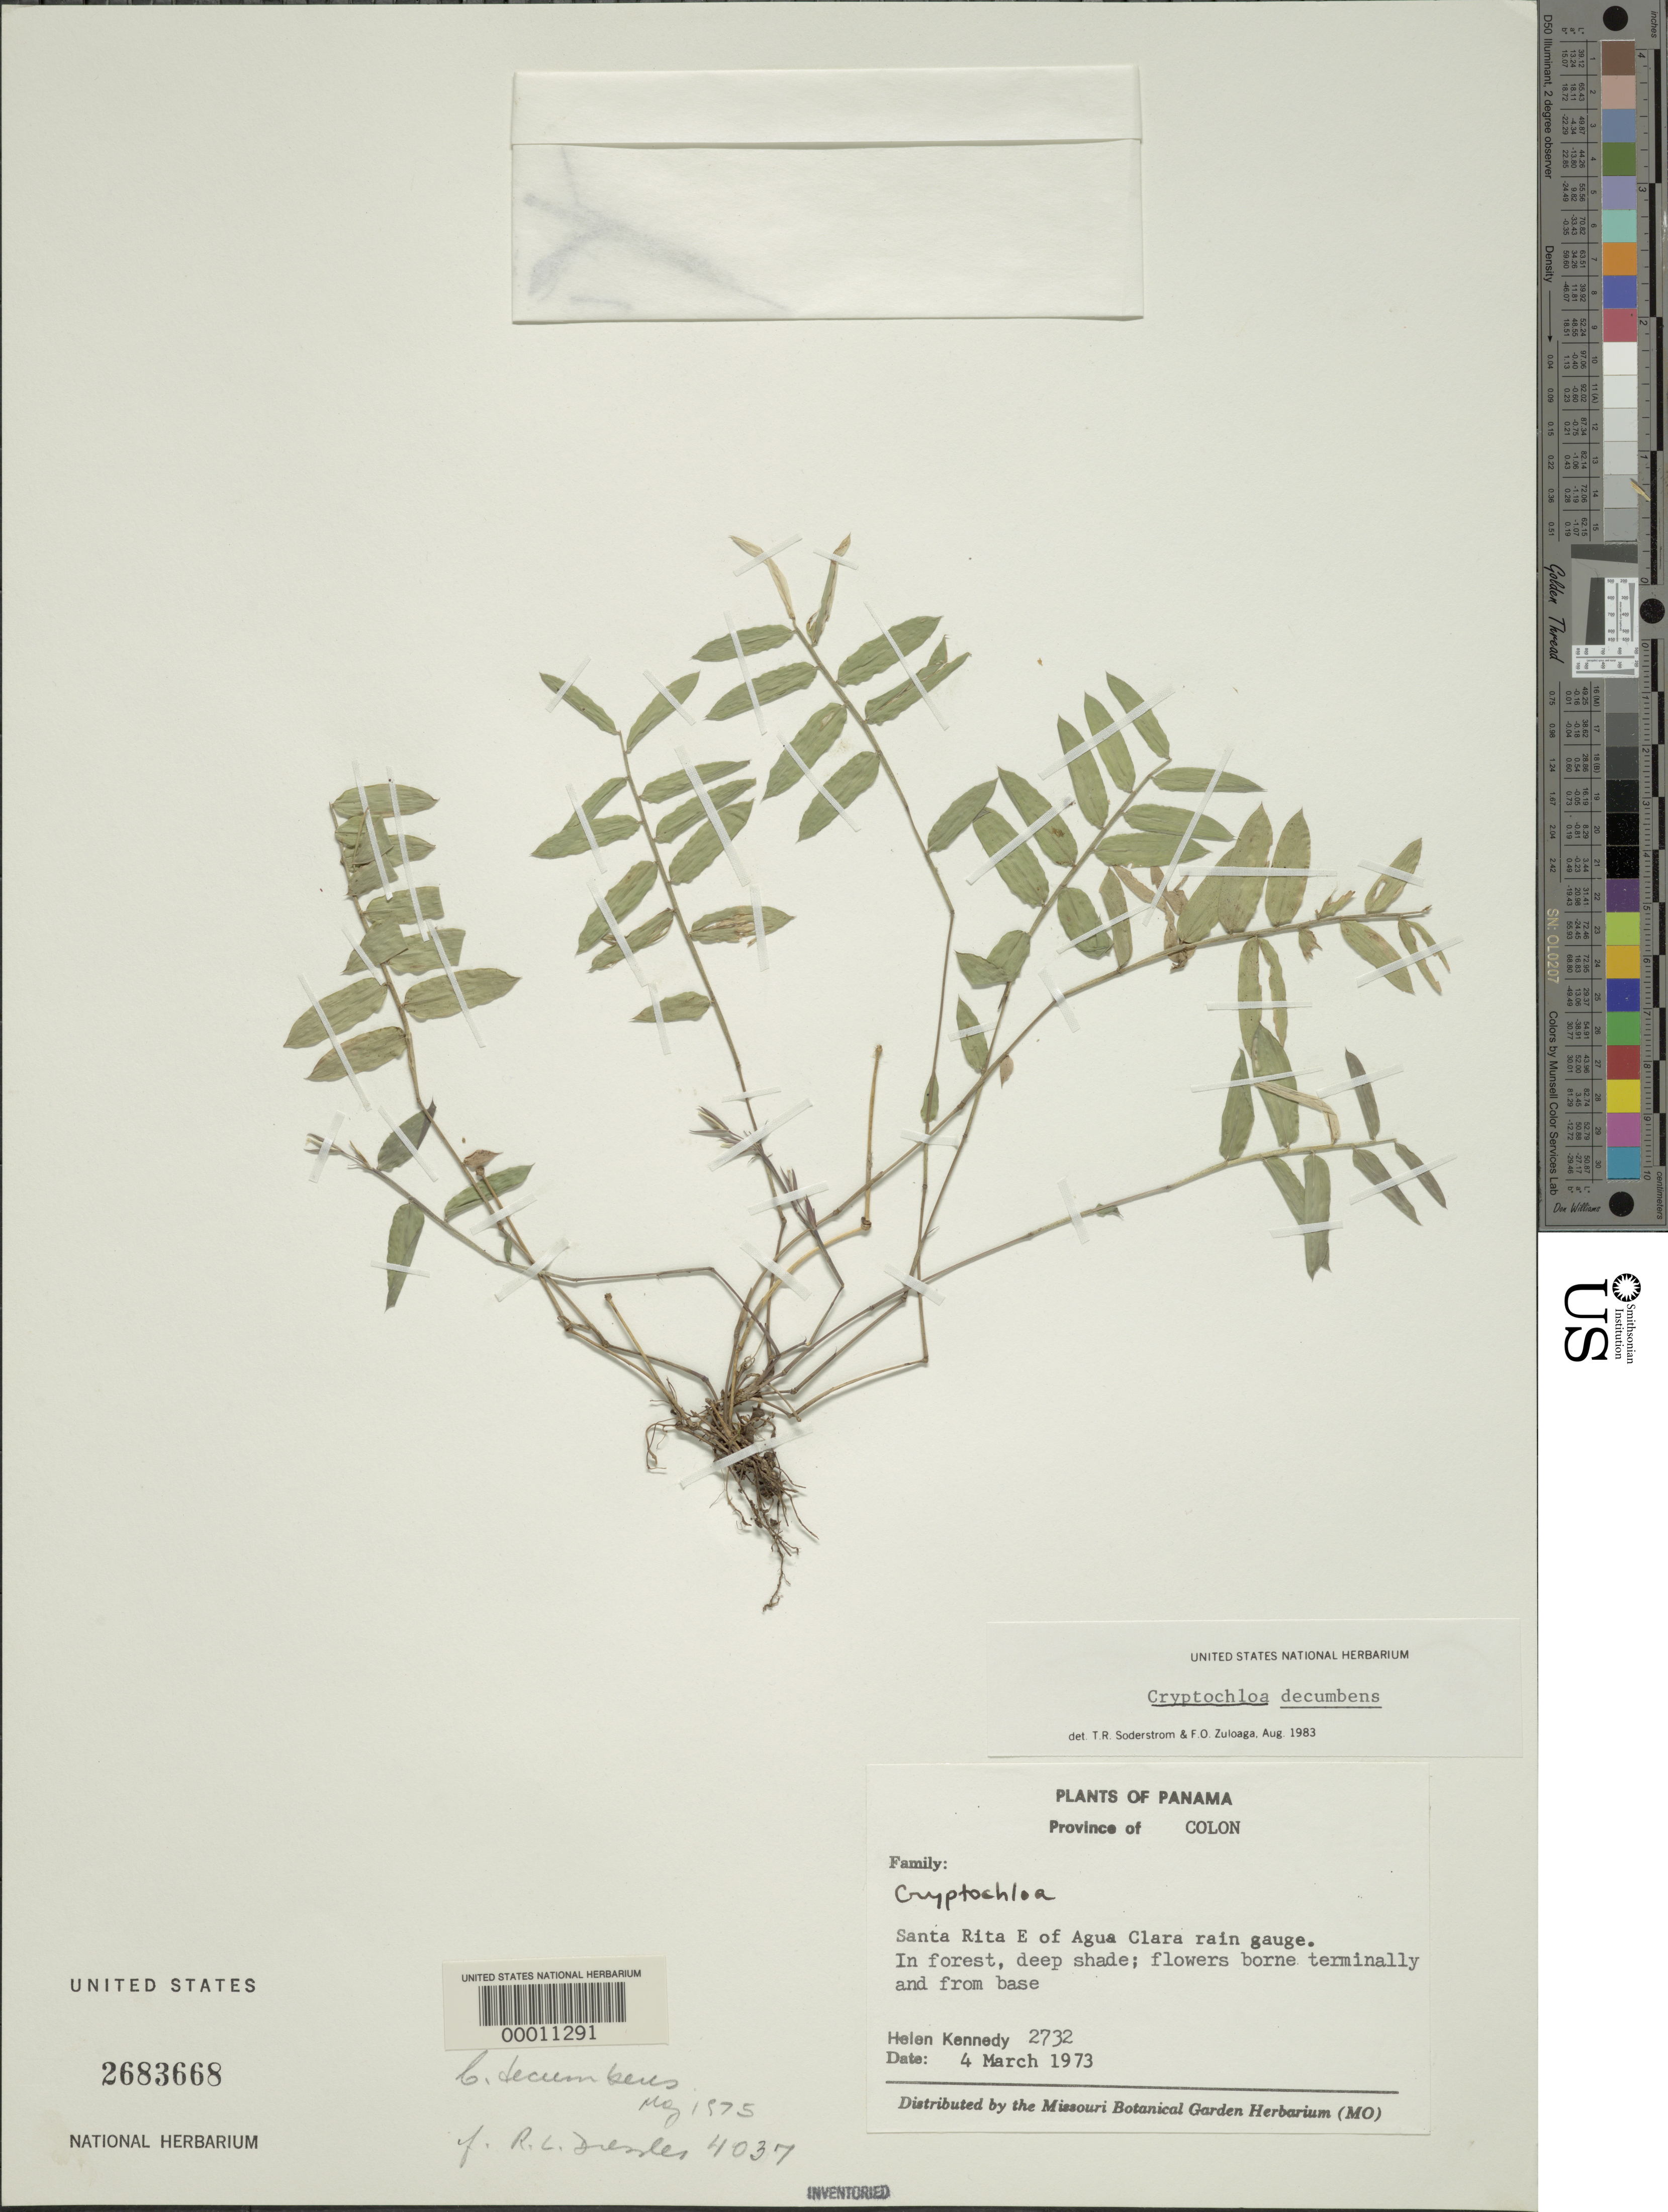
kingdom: Plantae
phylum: Tracheophyta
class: Liliopsida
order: Poales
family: Poaceae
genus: Cryptochloa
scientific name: Cryptochloa decumbens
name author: Soderstr. & Zuloaga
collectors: H. Kennedy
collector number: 2732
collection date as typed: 04 Mar 1973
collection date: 1973-03-04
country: Panama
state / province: Colón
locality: Santa Rita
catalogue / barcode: US 2683668